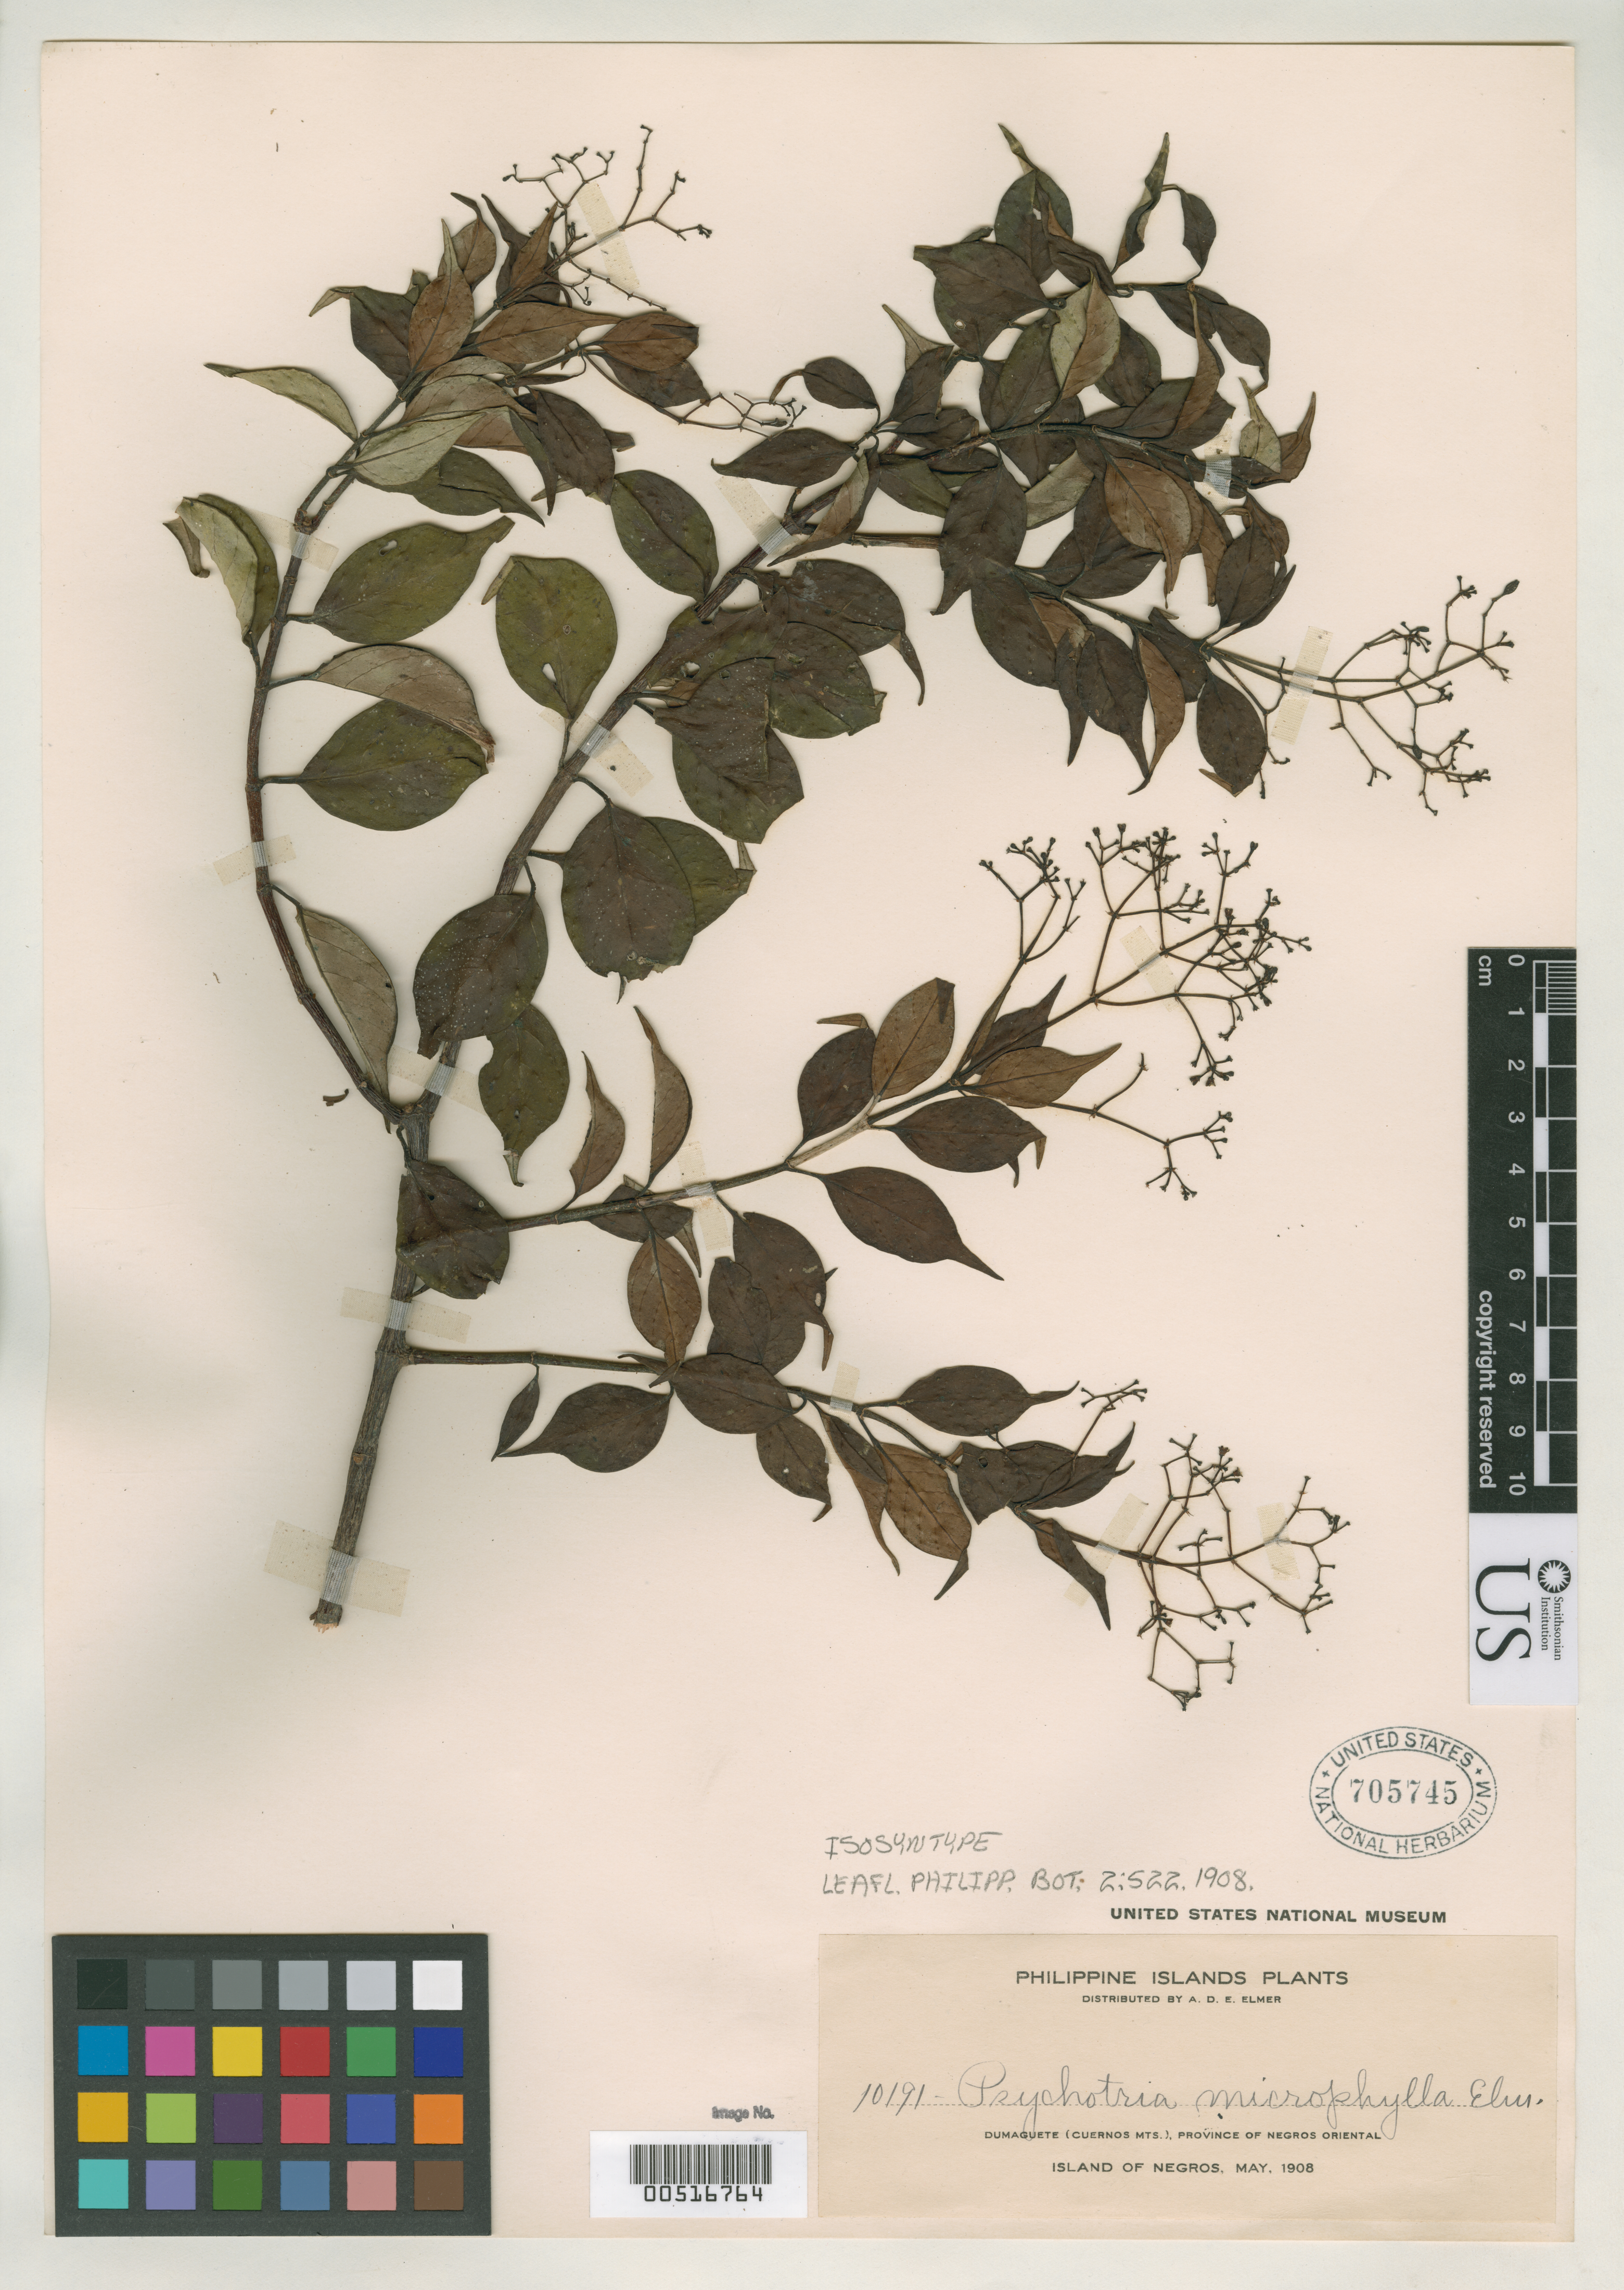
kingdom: Plantae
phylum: Tracheophyta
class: Magnoliopsida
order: Gentianales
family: Rubiaceae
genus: Psychotria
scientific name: Psychotria microphylla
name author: Elmer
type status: Isosyntype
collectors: A. D. E. Elmer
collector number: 10191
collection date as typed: May 1908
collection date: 1908-05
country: Philippines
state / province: Central Visayas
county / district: Negros Oriental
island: Negros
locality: Dumaguete, Cuernos Mts.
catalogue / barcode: US 705745